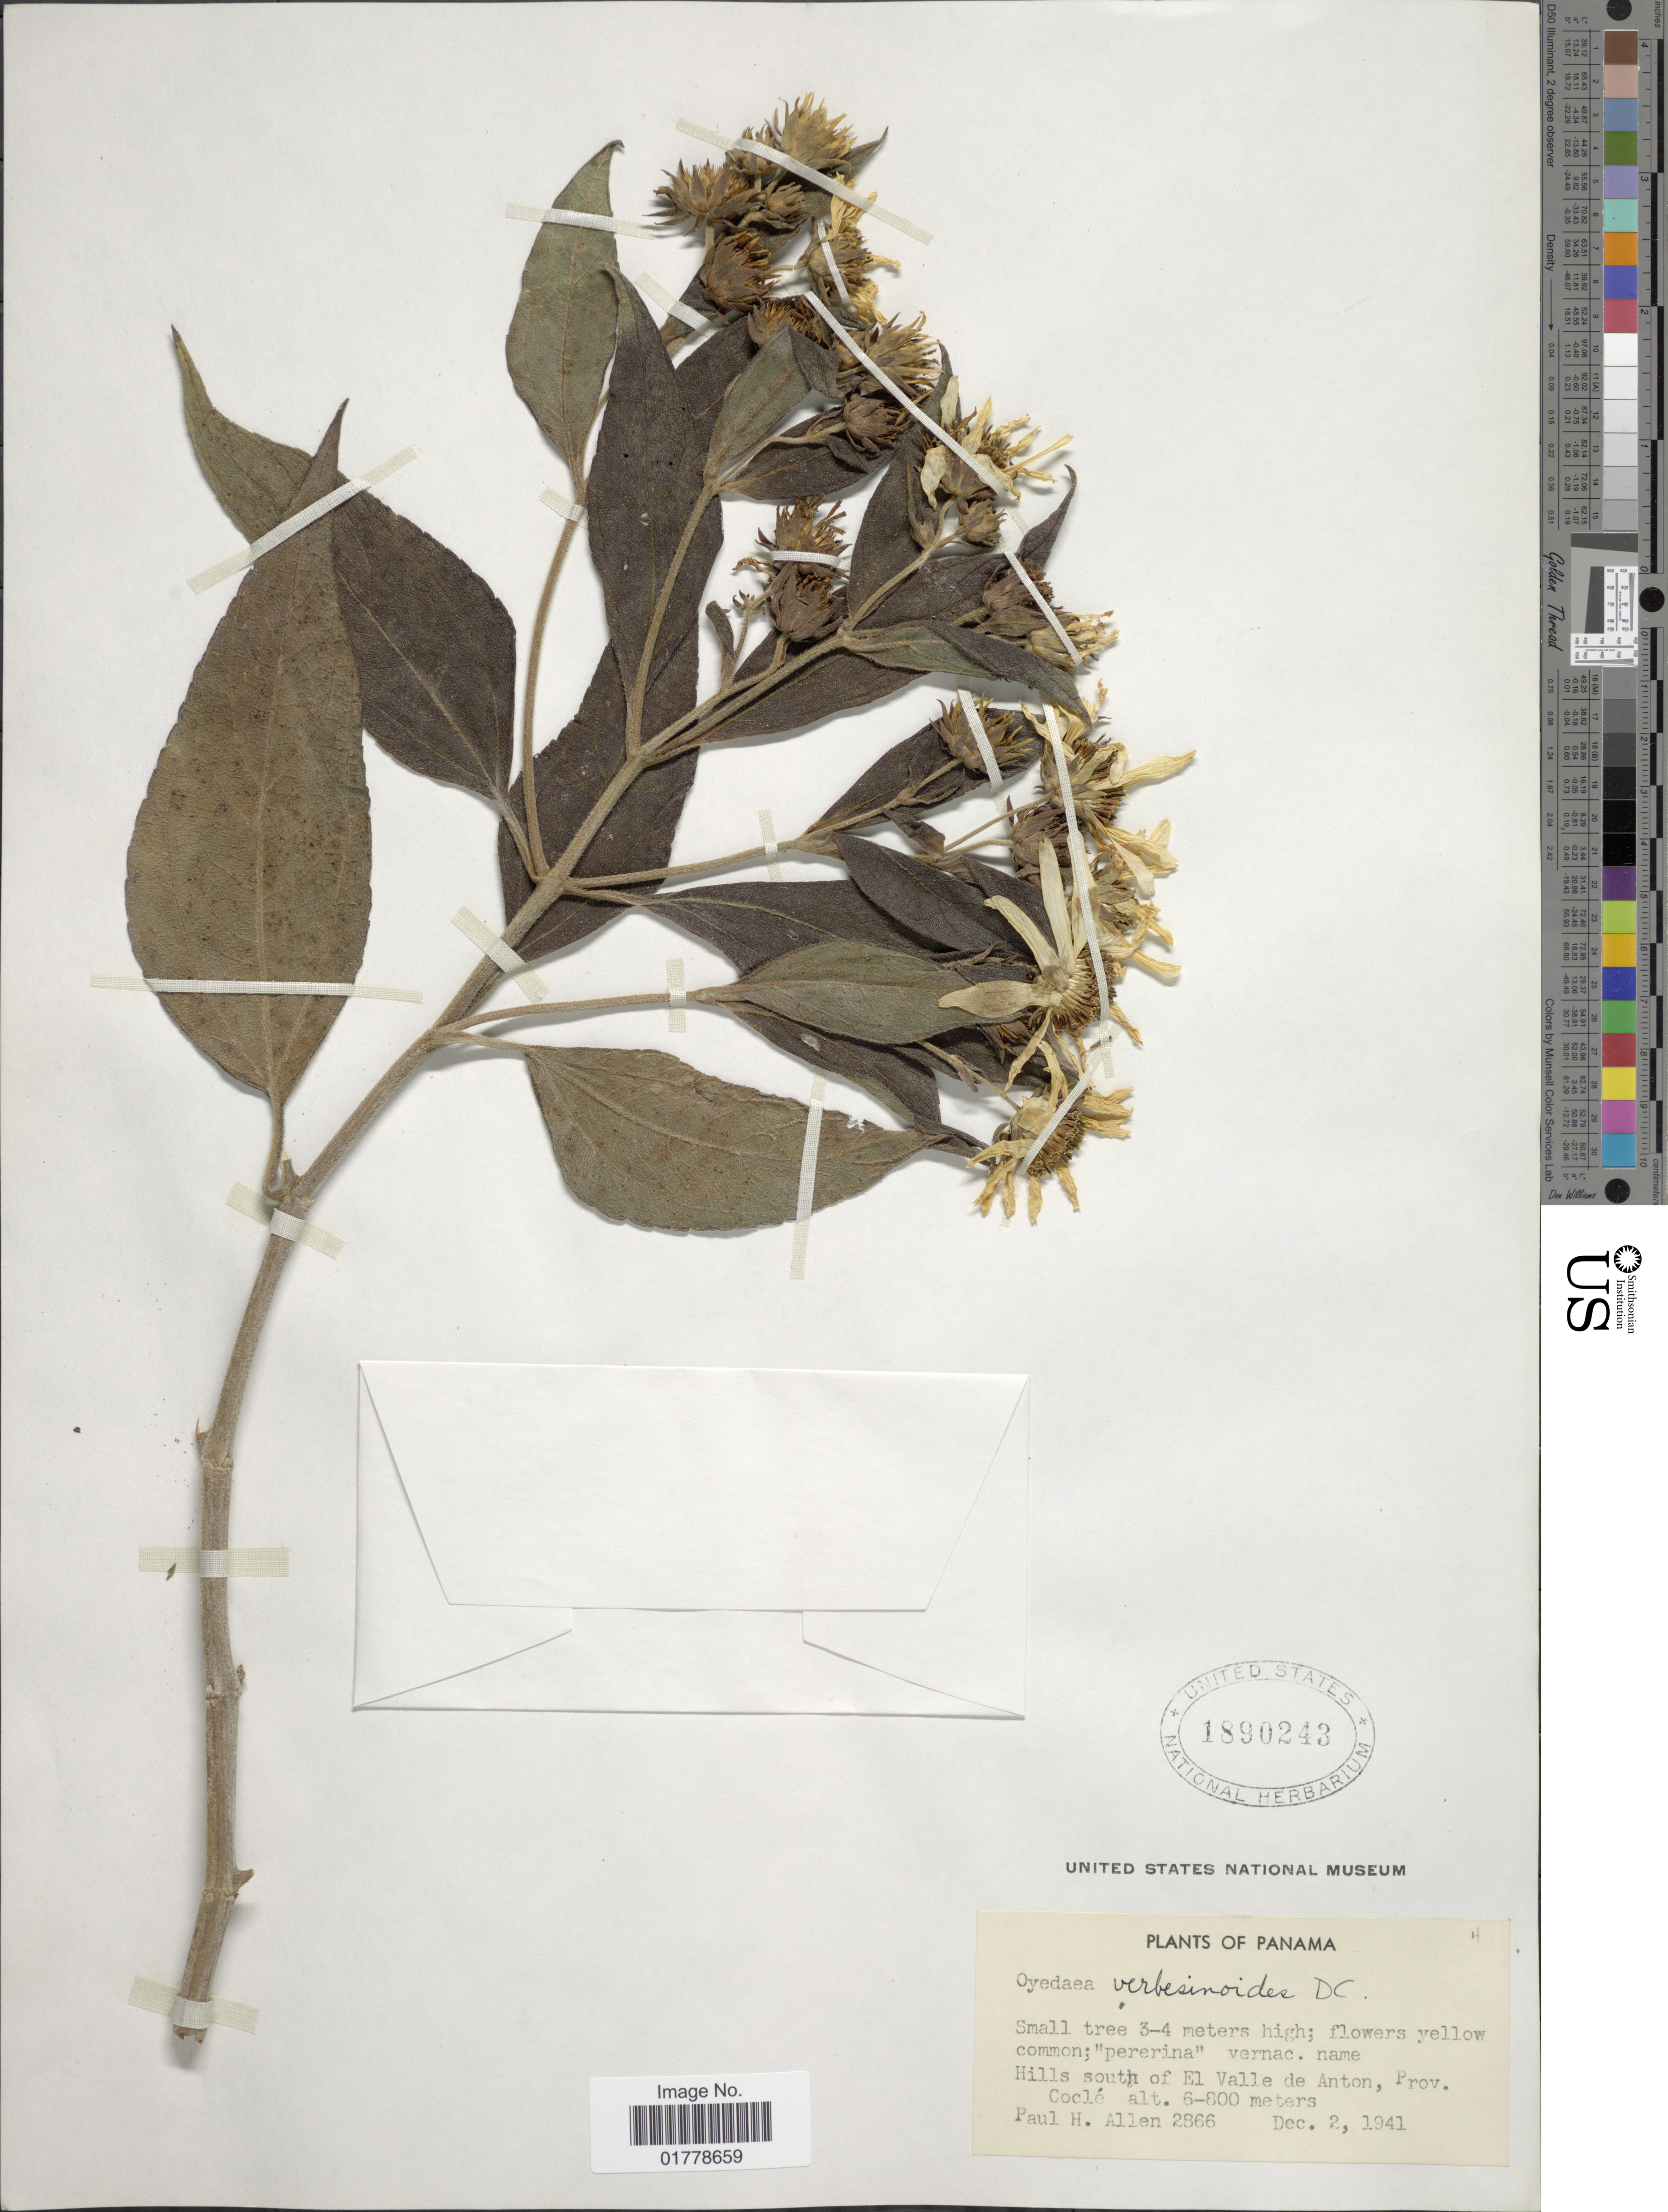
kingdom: Plantae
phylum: Tracheophyta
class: Magnoliopsida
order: Asterales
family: Asteraceae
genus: Oyedaea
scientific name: Oyedaea verbesinoides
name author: DC.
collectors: P. H. Allen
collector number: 2866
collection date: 1941-12-02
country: Panama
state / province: Coclé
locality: Hills south of El Valle de Anton, Prov. Coclé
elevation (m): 600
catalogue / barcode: US 1890243